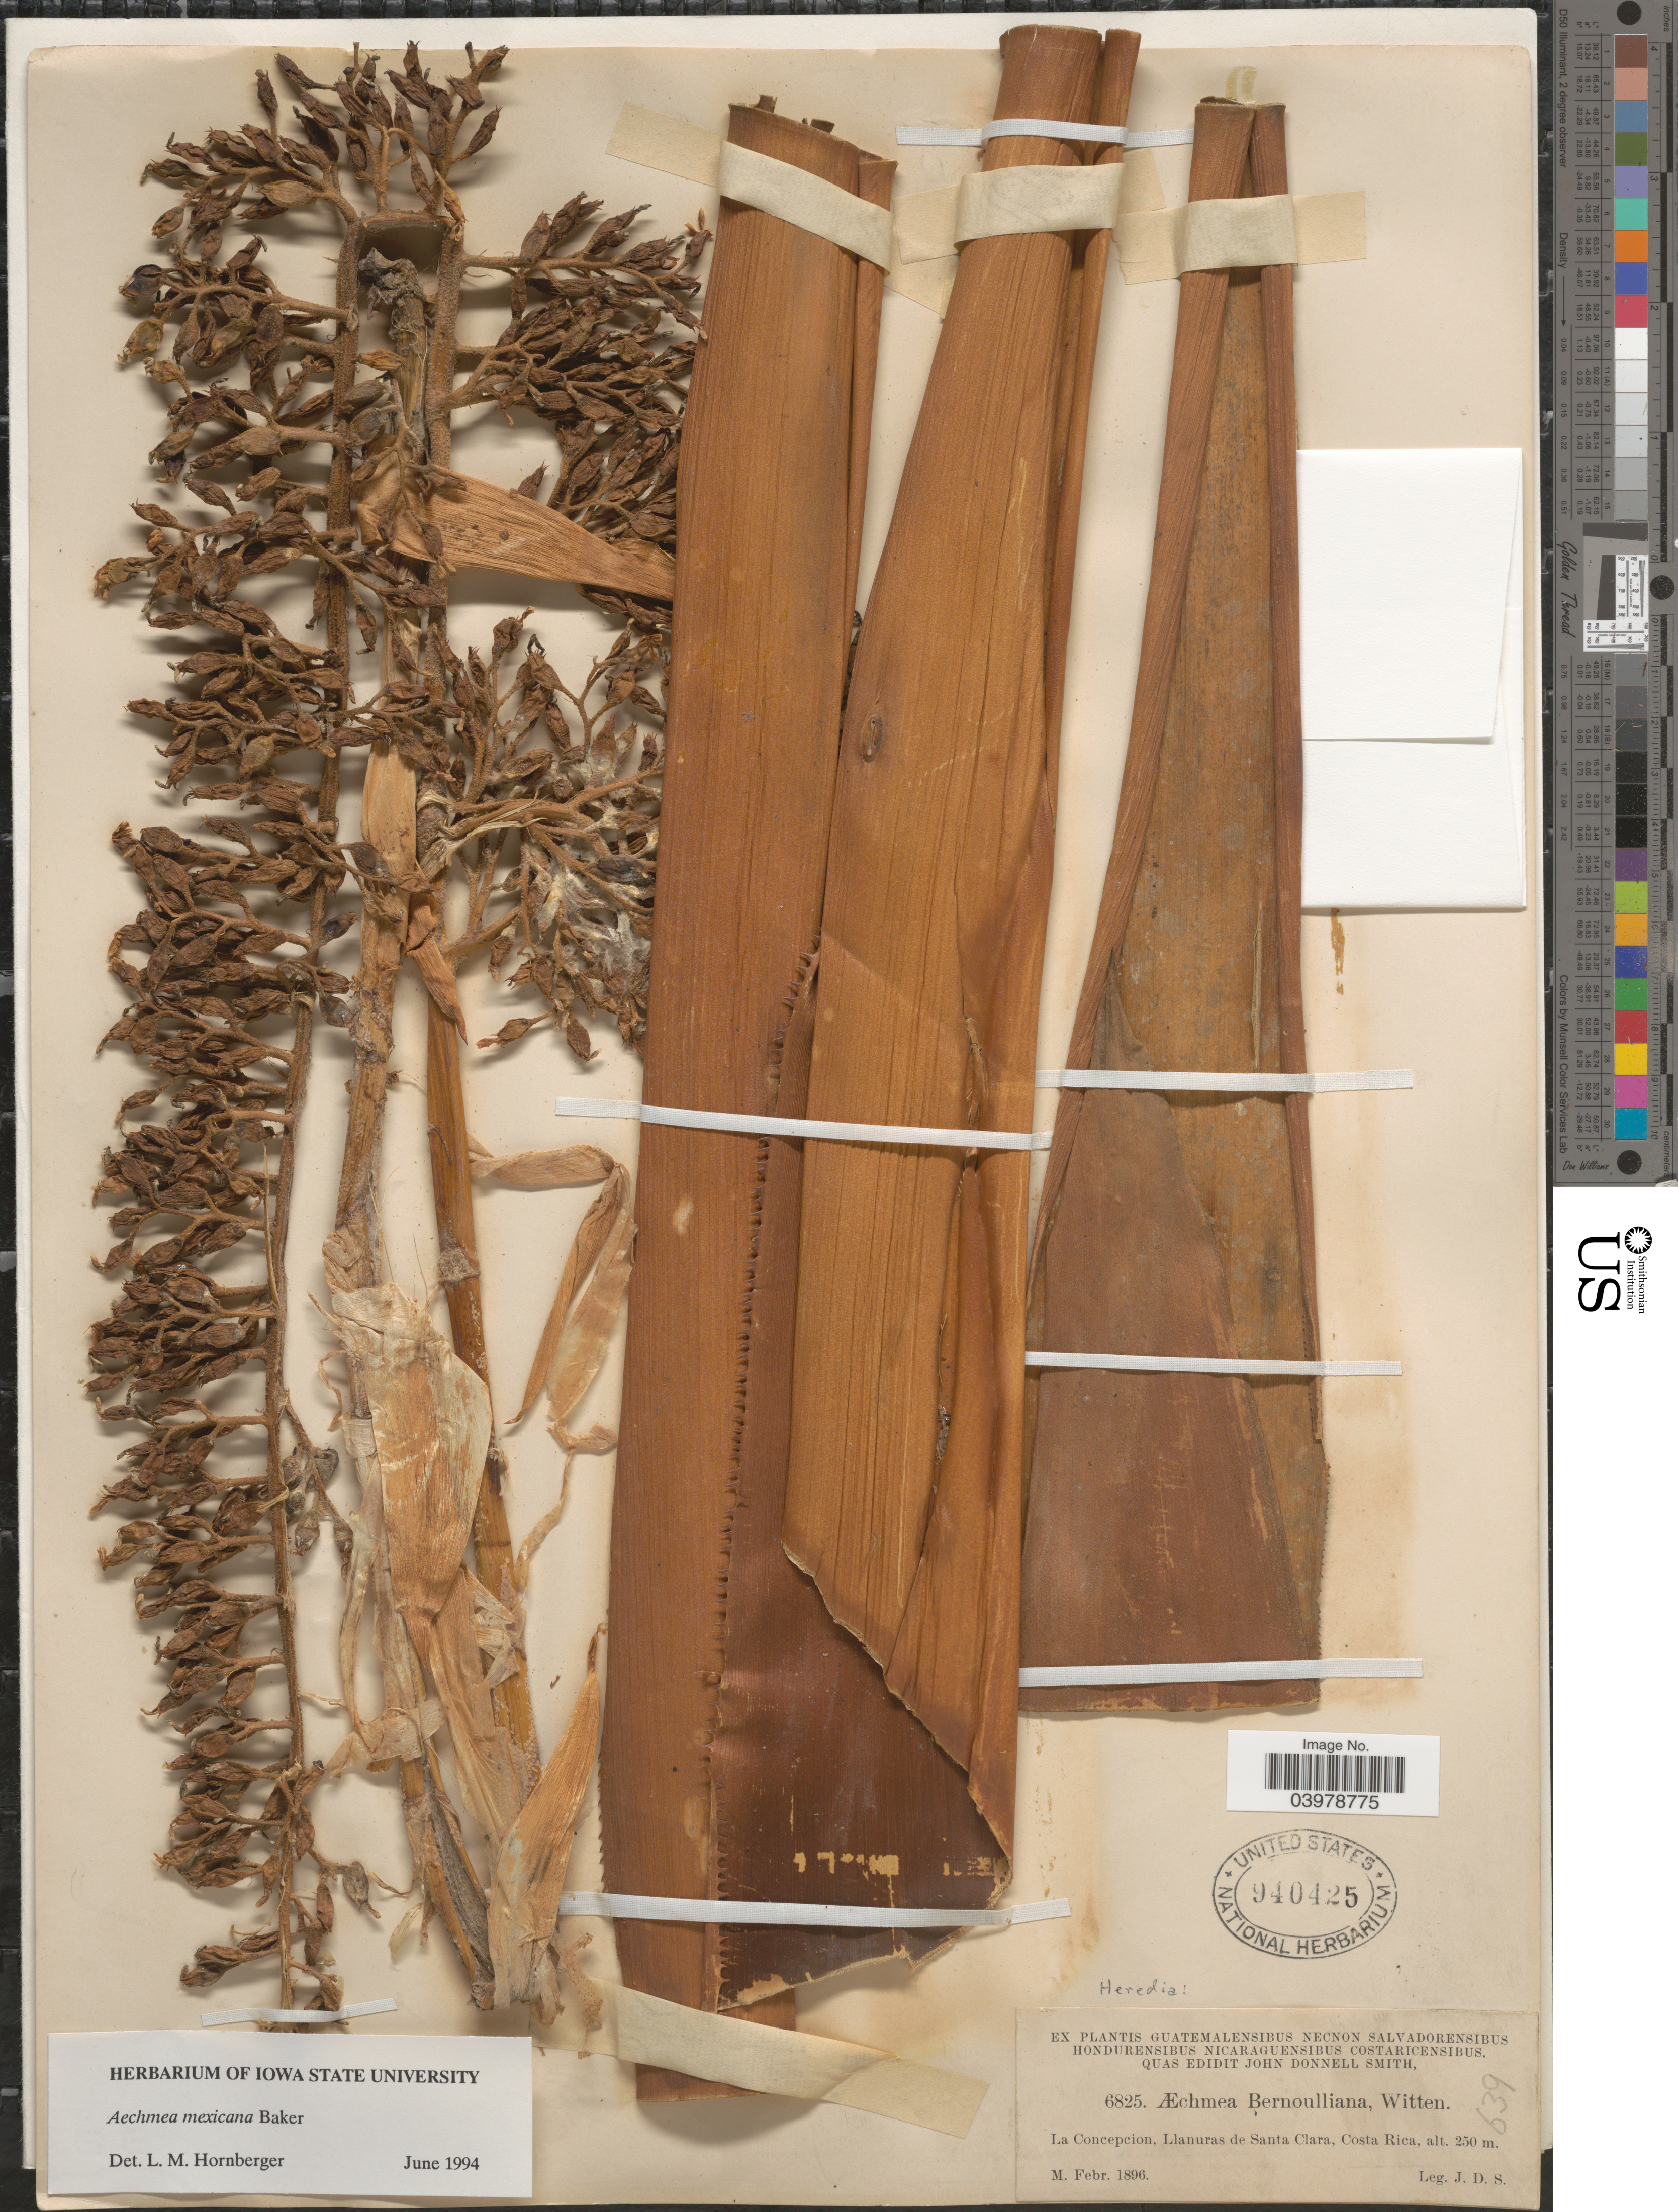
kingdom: Plantae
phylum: Tracheophyta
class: Liliopsida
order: Poales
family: Bromeliaceae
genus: Aechmea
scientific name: Aechmea mexicana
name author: Baker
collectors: J. Donnell Smith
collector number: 6825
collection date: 1896-02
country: Costa Rica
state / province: Heredia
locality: La Concepcion, Llanuras de Santa Clara.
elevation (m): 250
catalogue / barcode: US 940425